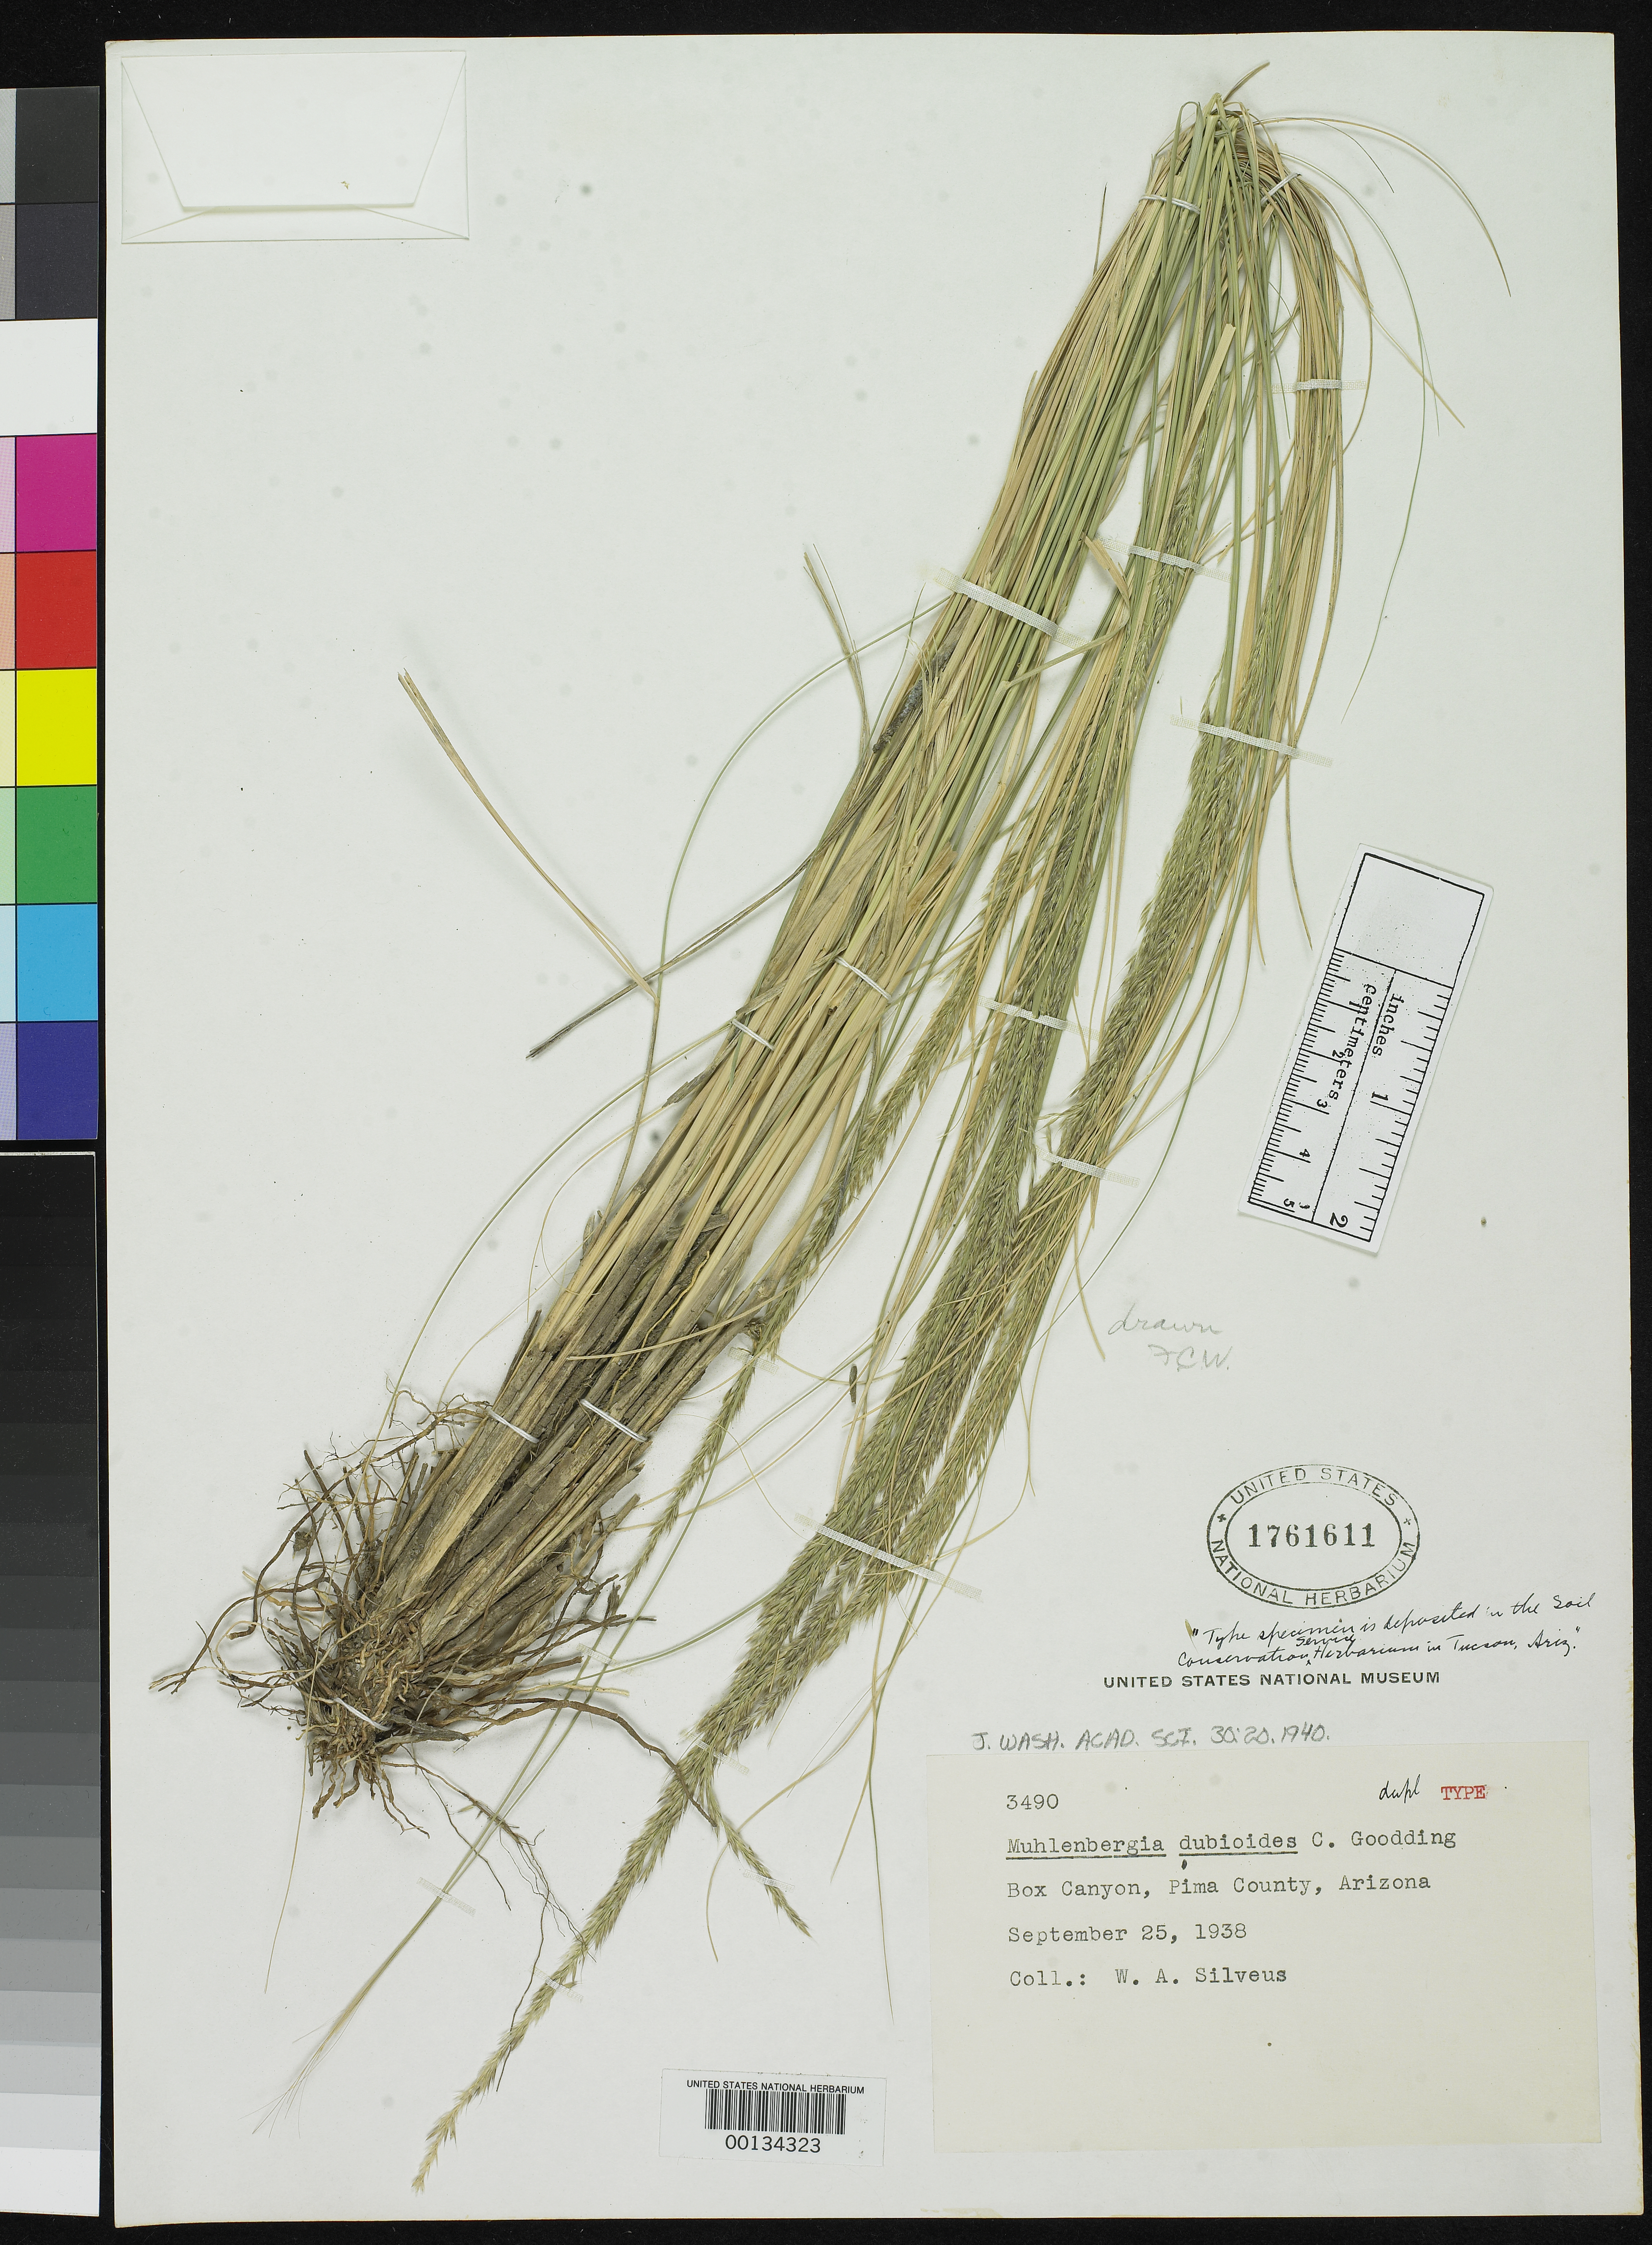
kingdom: Plantae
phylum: Tracheophyta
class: Liliopsida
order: Poales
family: Poaceae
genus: Muhlenbergia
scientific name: Muhlenbergia dubioides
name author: C.O. Goodd.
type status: Isotype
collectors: W. Silveus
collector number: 3490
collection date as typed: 25 Sep 1938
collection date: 1938-09-25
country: United States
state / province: Arizona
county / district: Pima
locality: Box Canyon.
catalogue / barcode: US 1761611